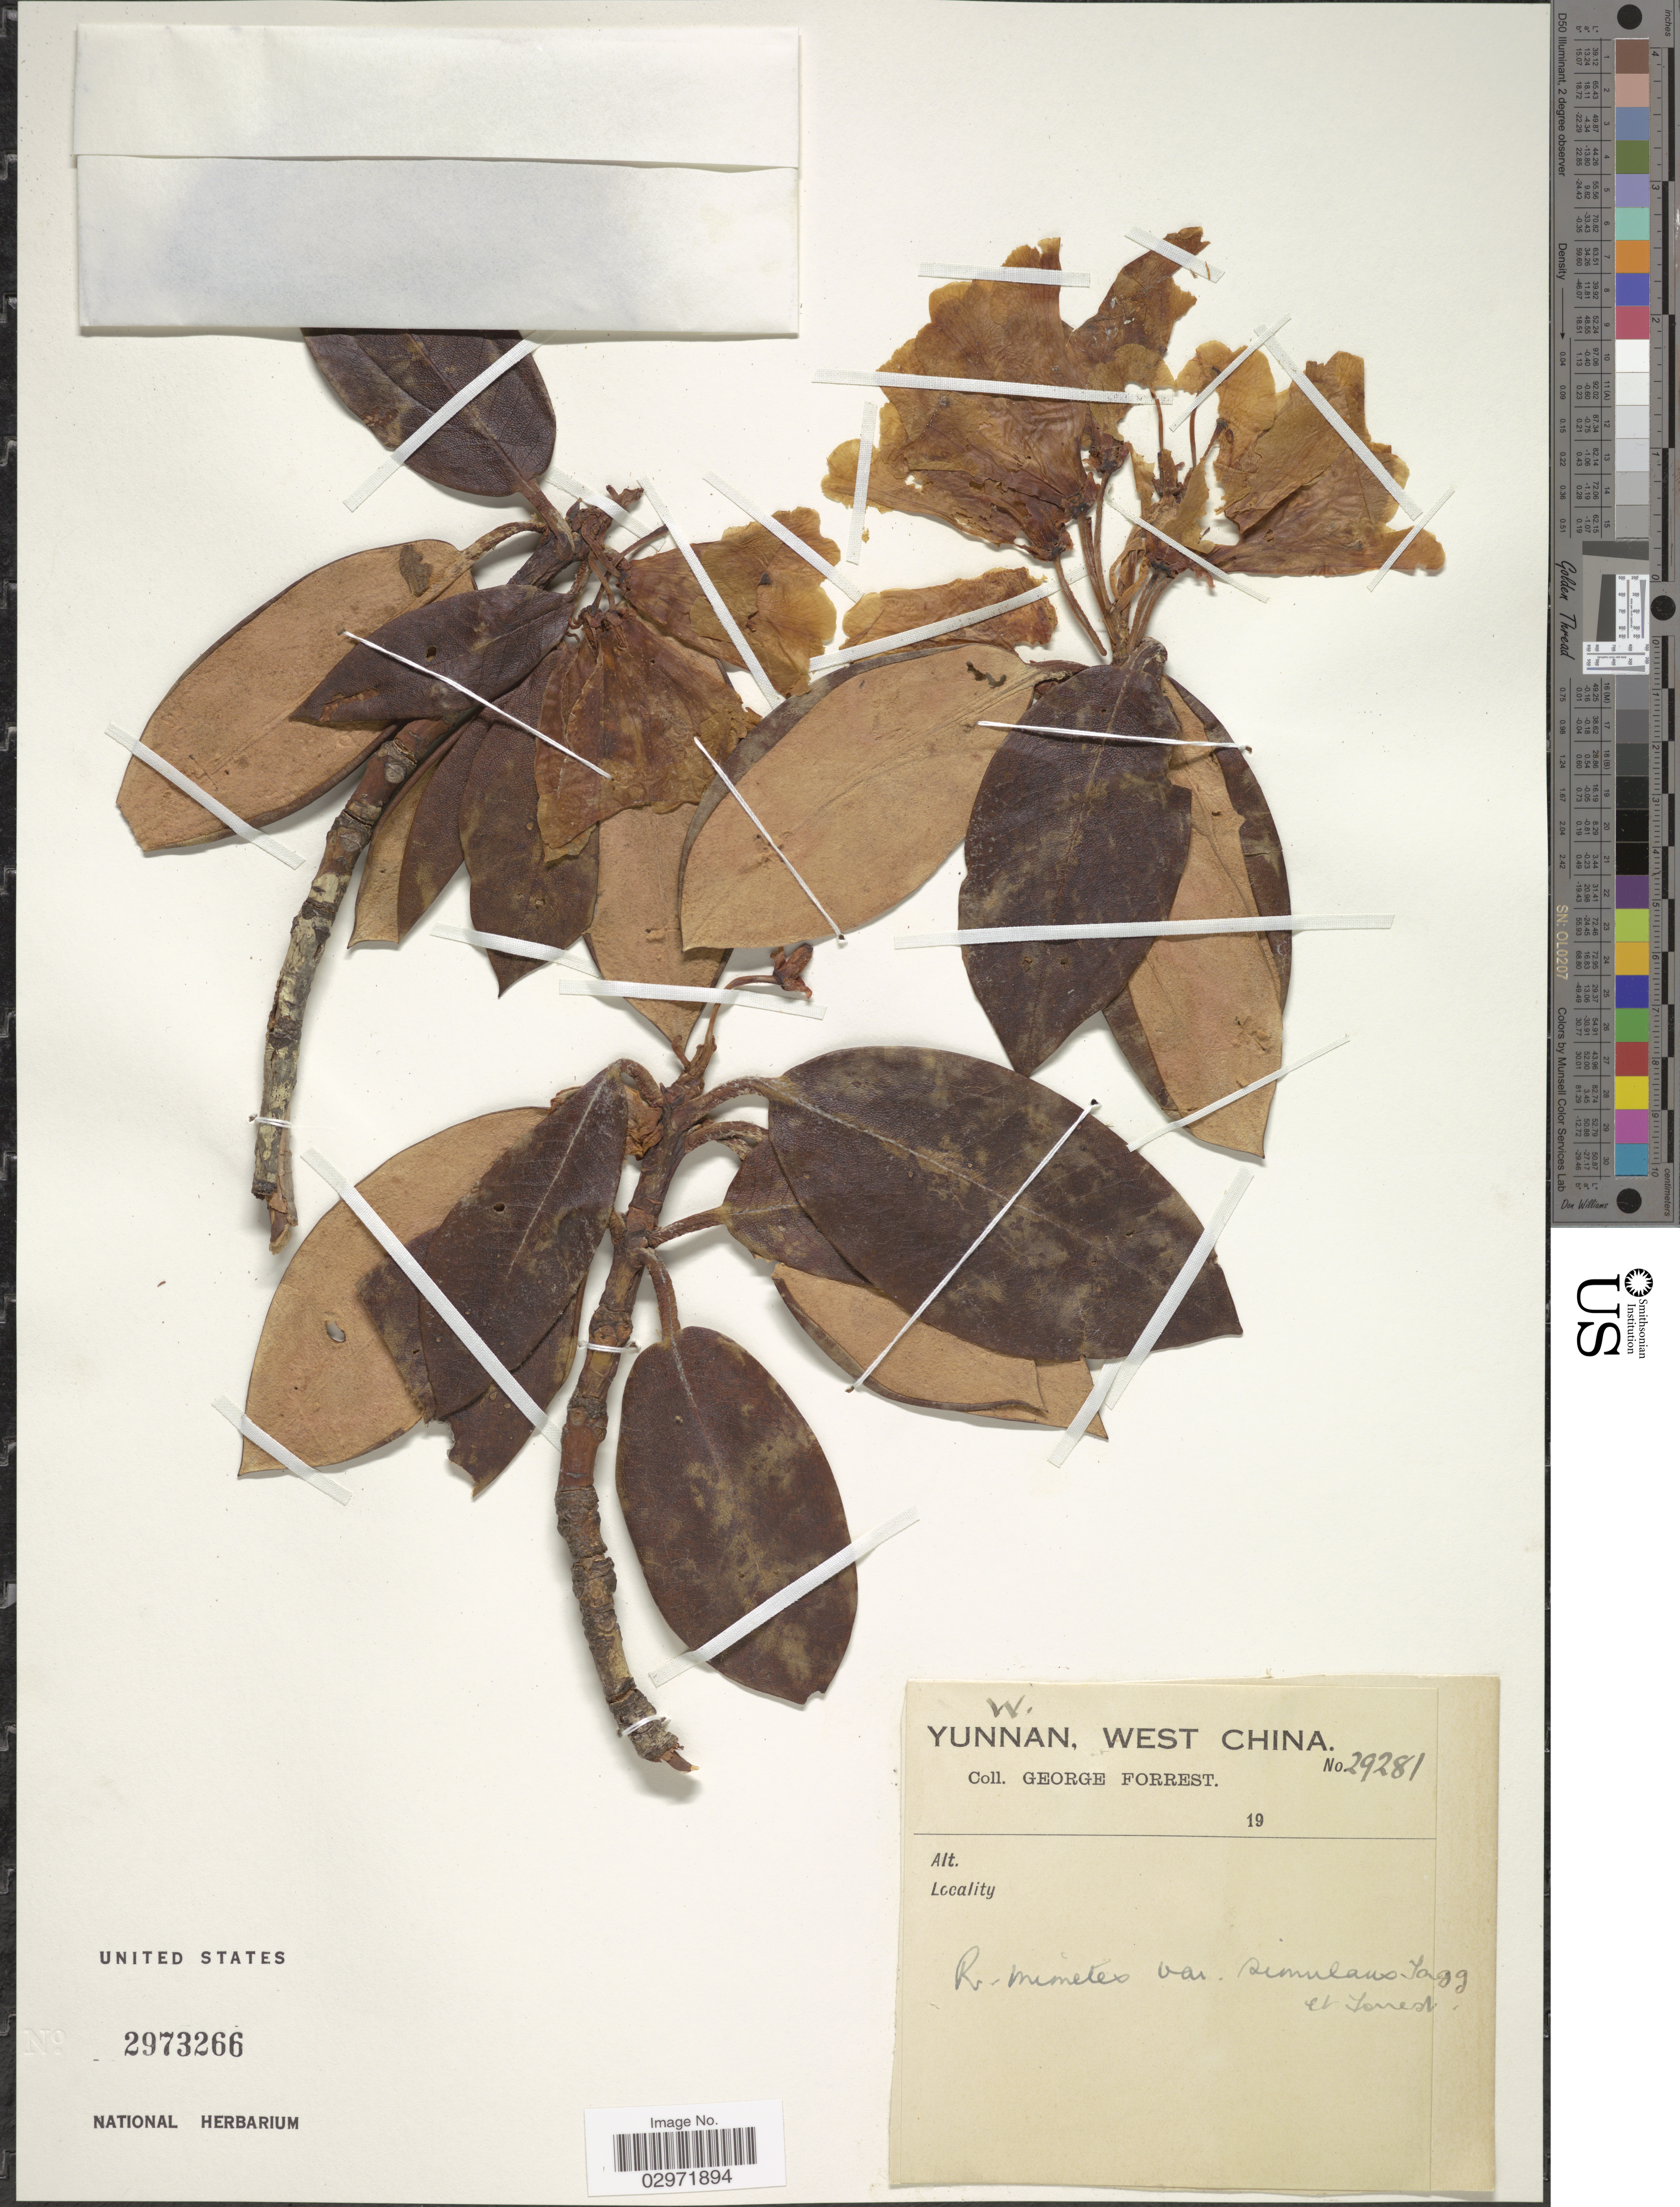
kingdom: Plantae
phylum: Tracheophyta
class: Magnoliopsida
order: Ericales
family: Ericaceae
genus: Rhododendron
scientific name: Rhododendron mimetes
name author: Tagg & Forrest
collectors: G. Forrest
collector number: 29281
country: China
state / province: Yunnan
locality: W. Yunnan.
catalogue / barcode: US 2973266